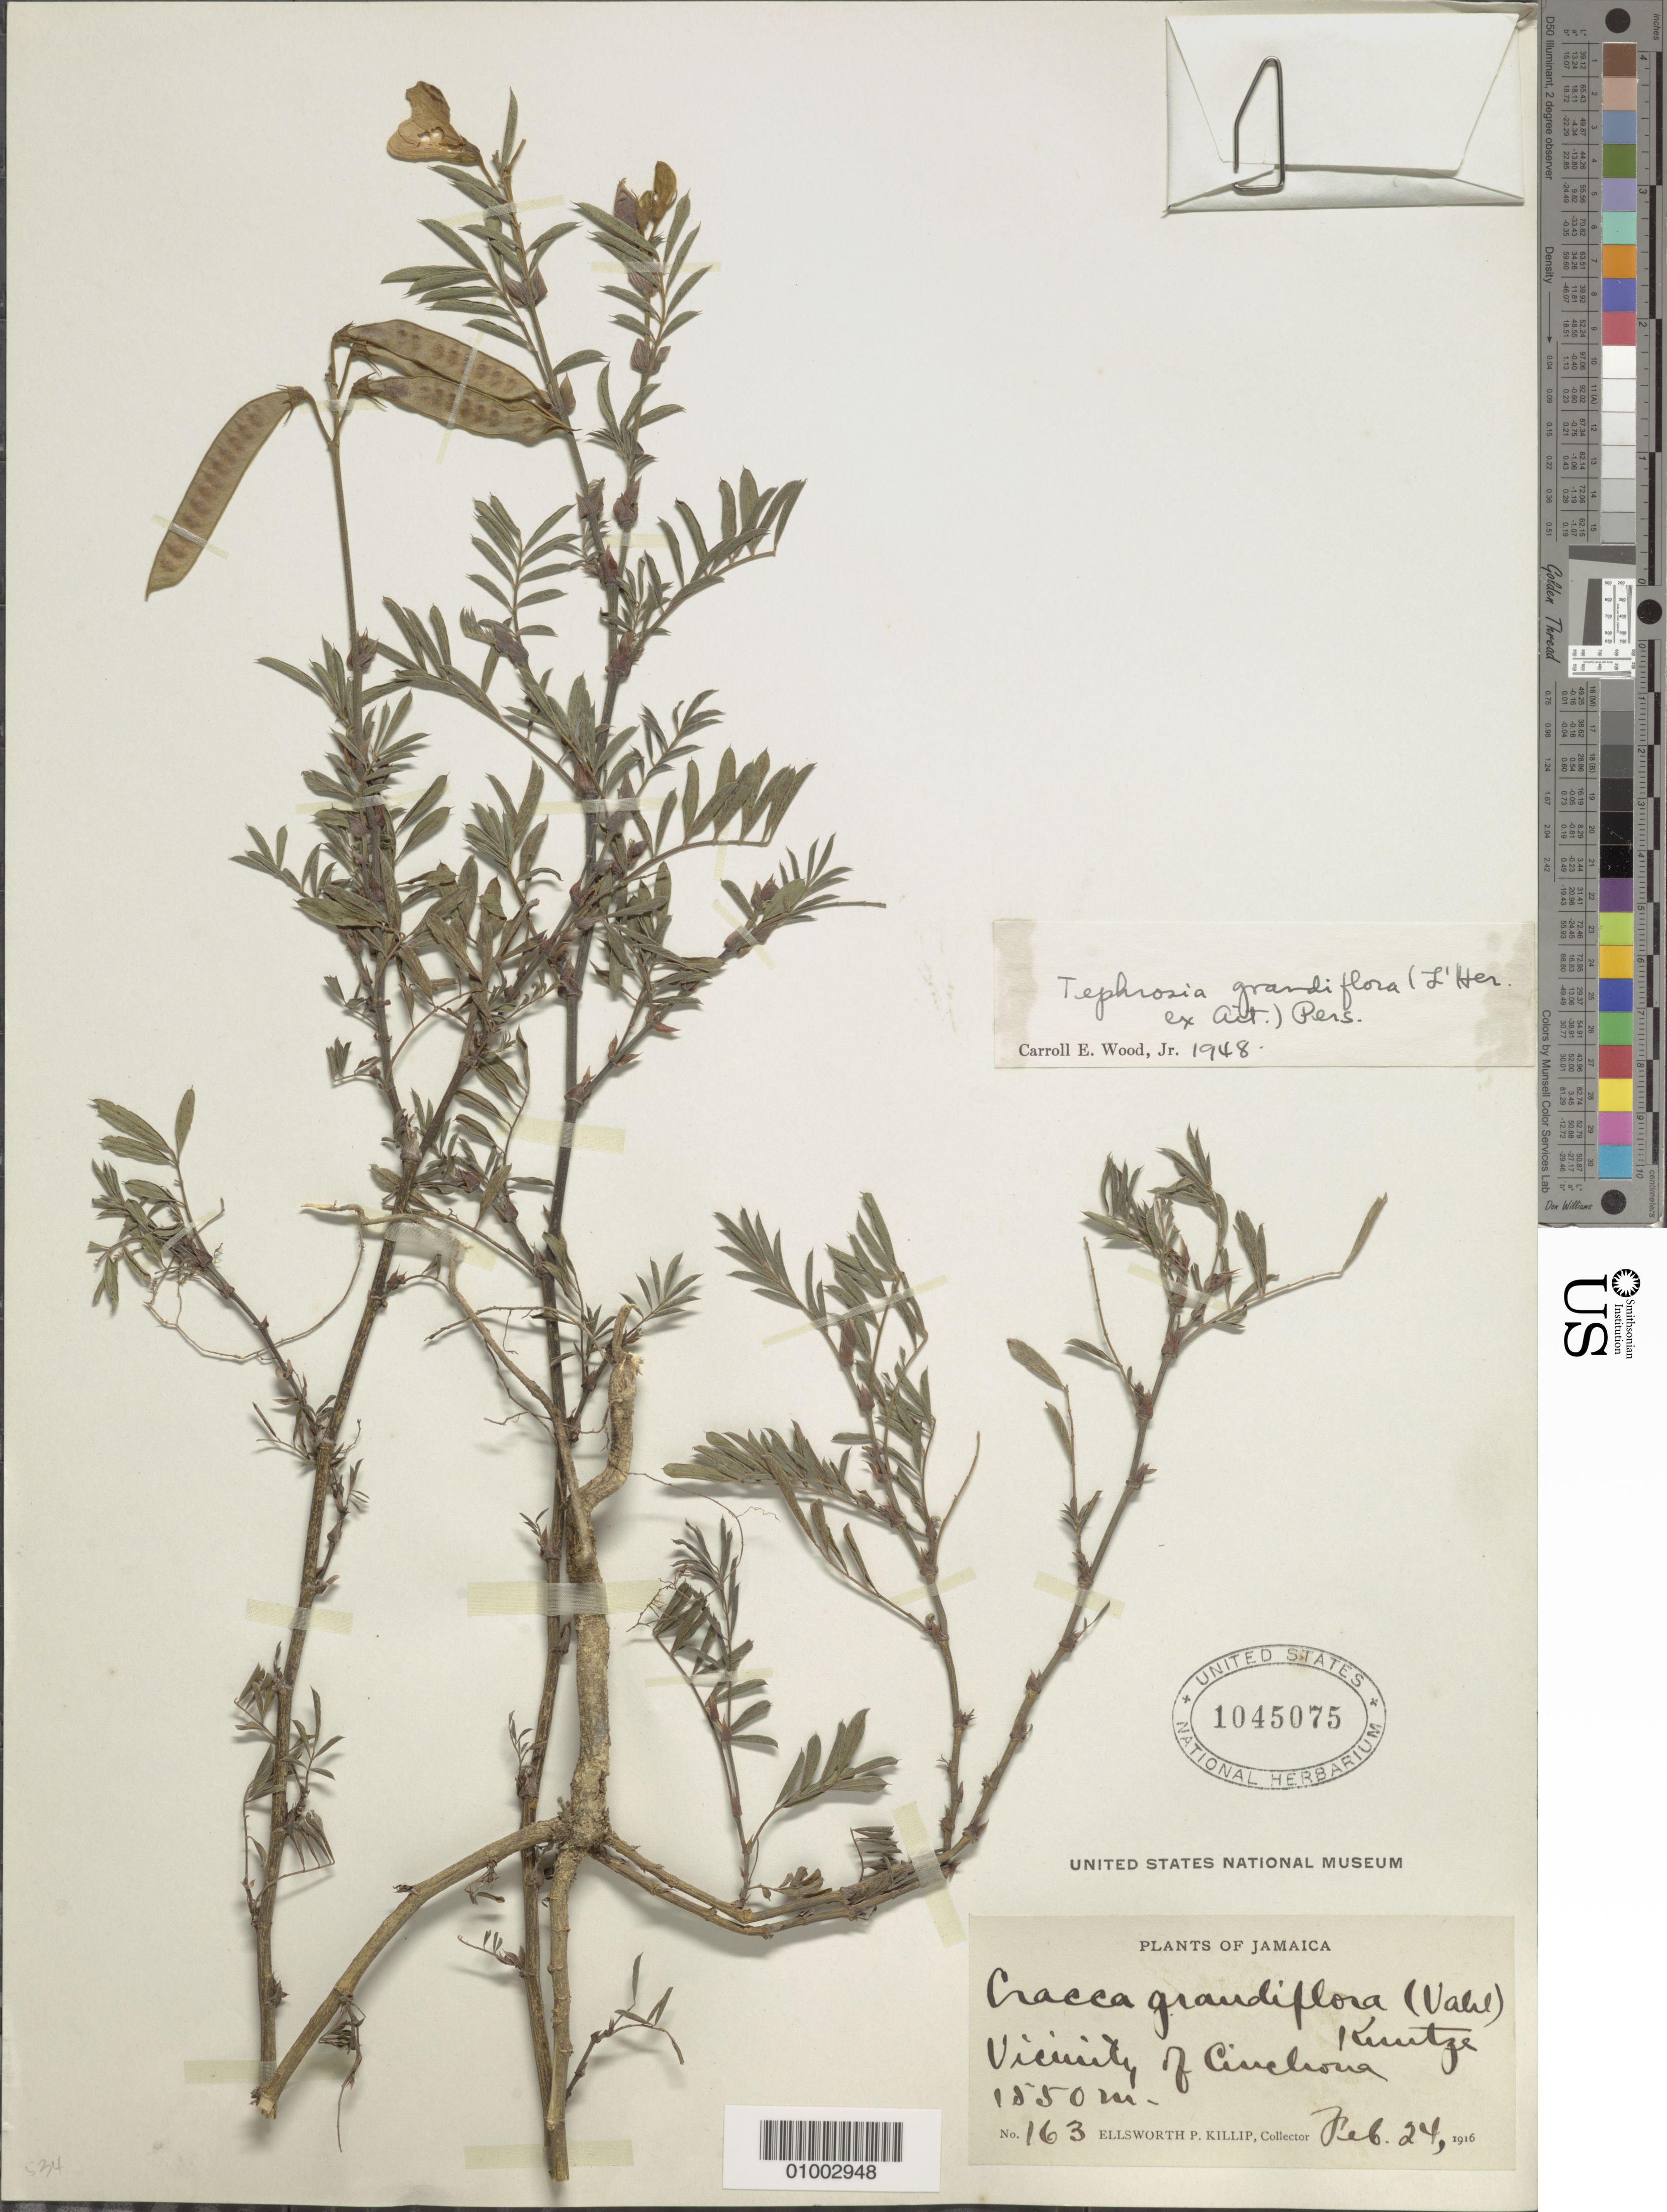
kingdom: Plantae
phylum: Tracheophyta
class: Magnoliopsida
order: Fabales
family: Fabaceae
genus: Tephrosia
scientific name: Tephrosia grandiflora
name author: (Vahl) Pers.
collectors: E. P. Killip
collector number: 163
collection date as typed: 24 Feb 1916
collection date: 1916-02-24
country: Jamaica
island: Jamaica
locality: Vicinity of Cinchona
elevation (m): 1550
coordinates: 0 N, 0 E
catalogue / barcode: US 1045075